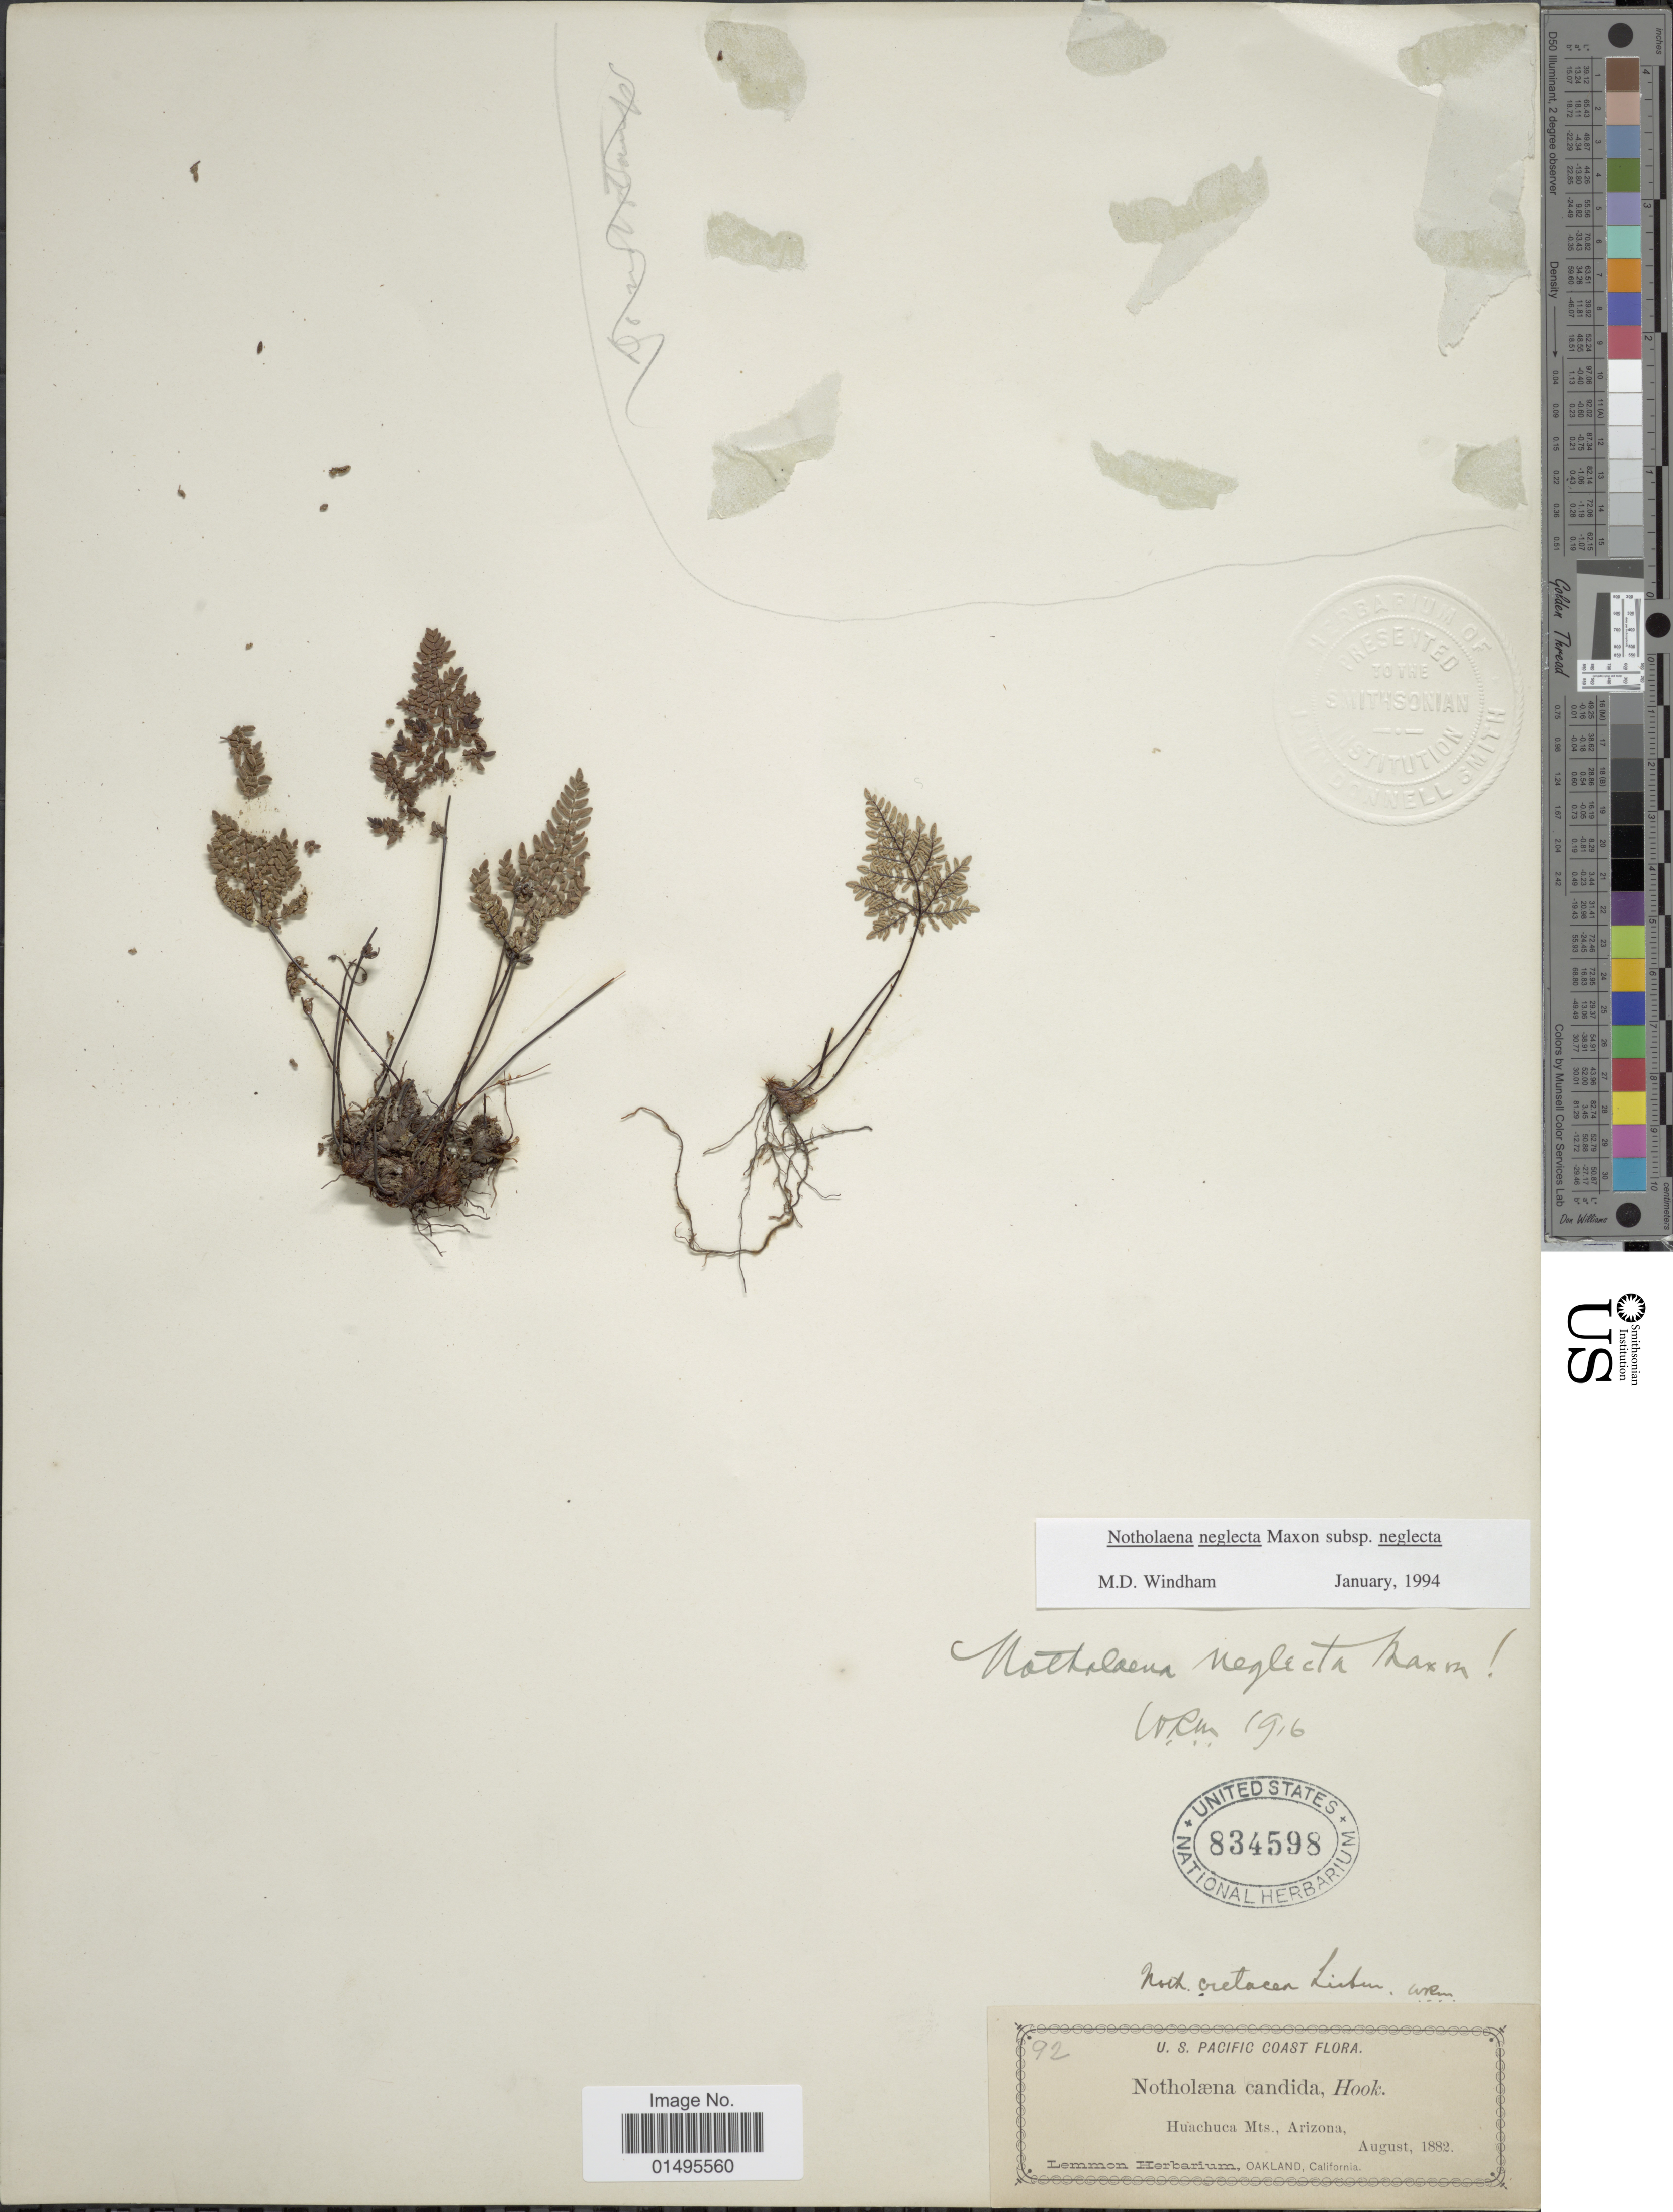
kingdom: Plantae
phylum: Tracheophyta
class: Polypodiopsida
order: Polypodiales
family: Pteridaceae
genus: Notholaena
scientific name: Notholaena neglecta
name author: Maxon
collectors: ex herb. Lemmon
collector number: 92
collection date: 1882-08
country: United States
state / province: Arizona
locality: Pacific Coast, Huachuca Mts., Arizona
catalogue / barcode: US 834598